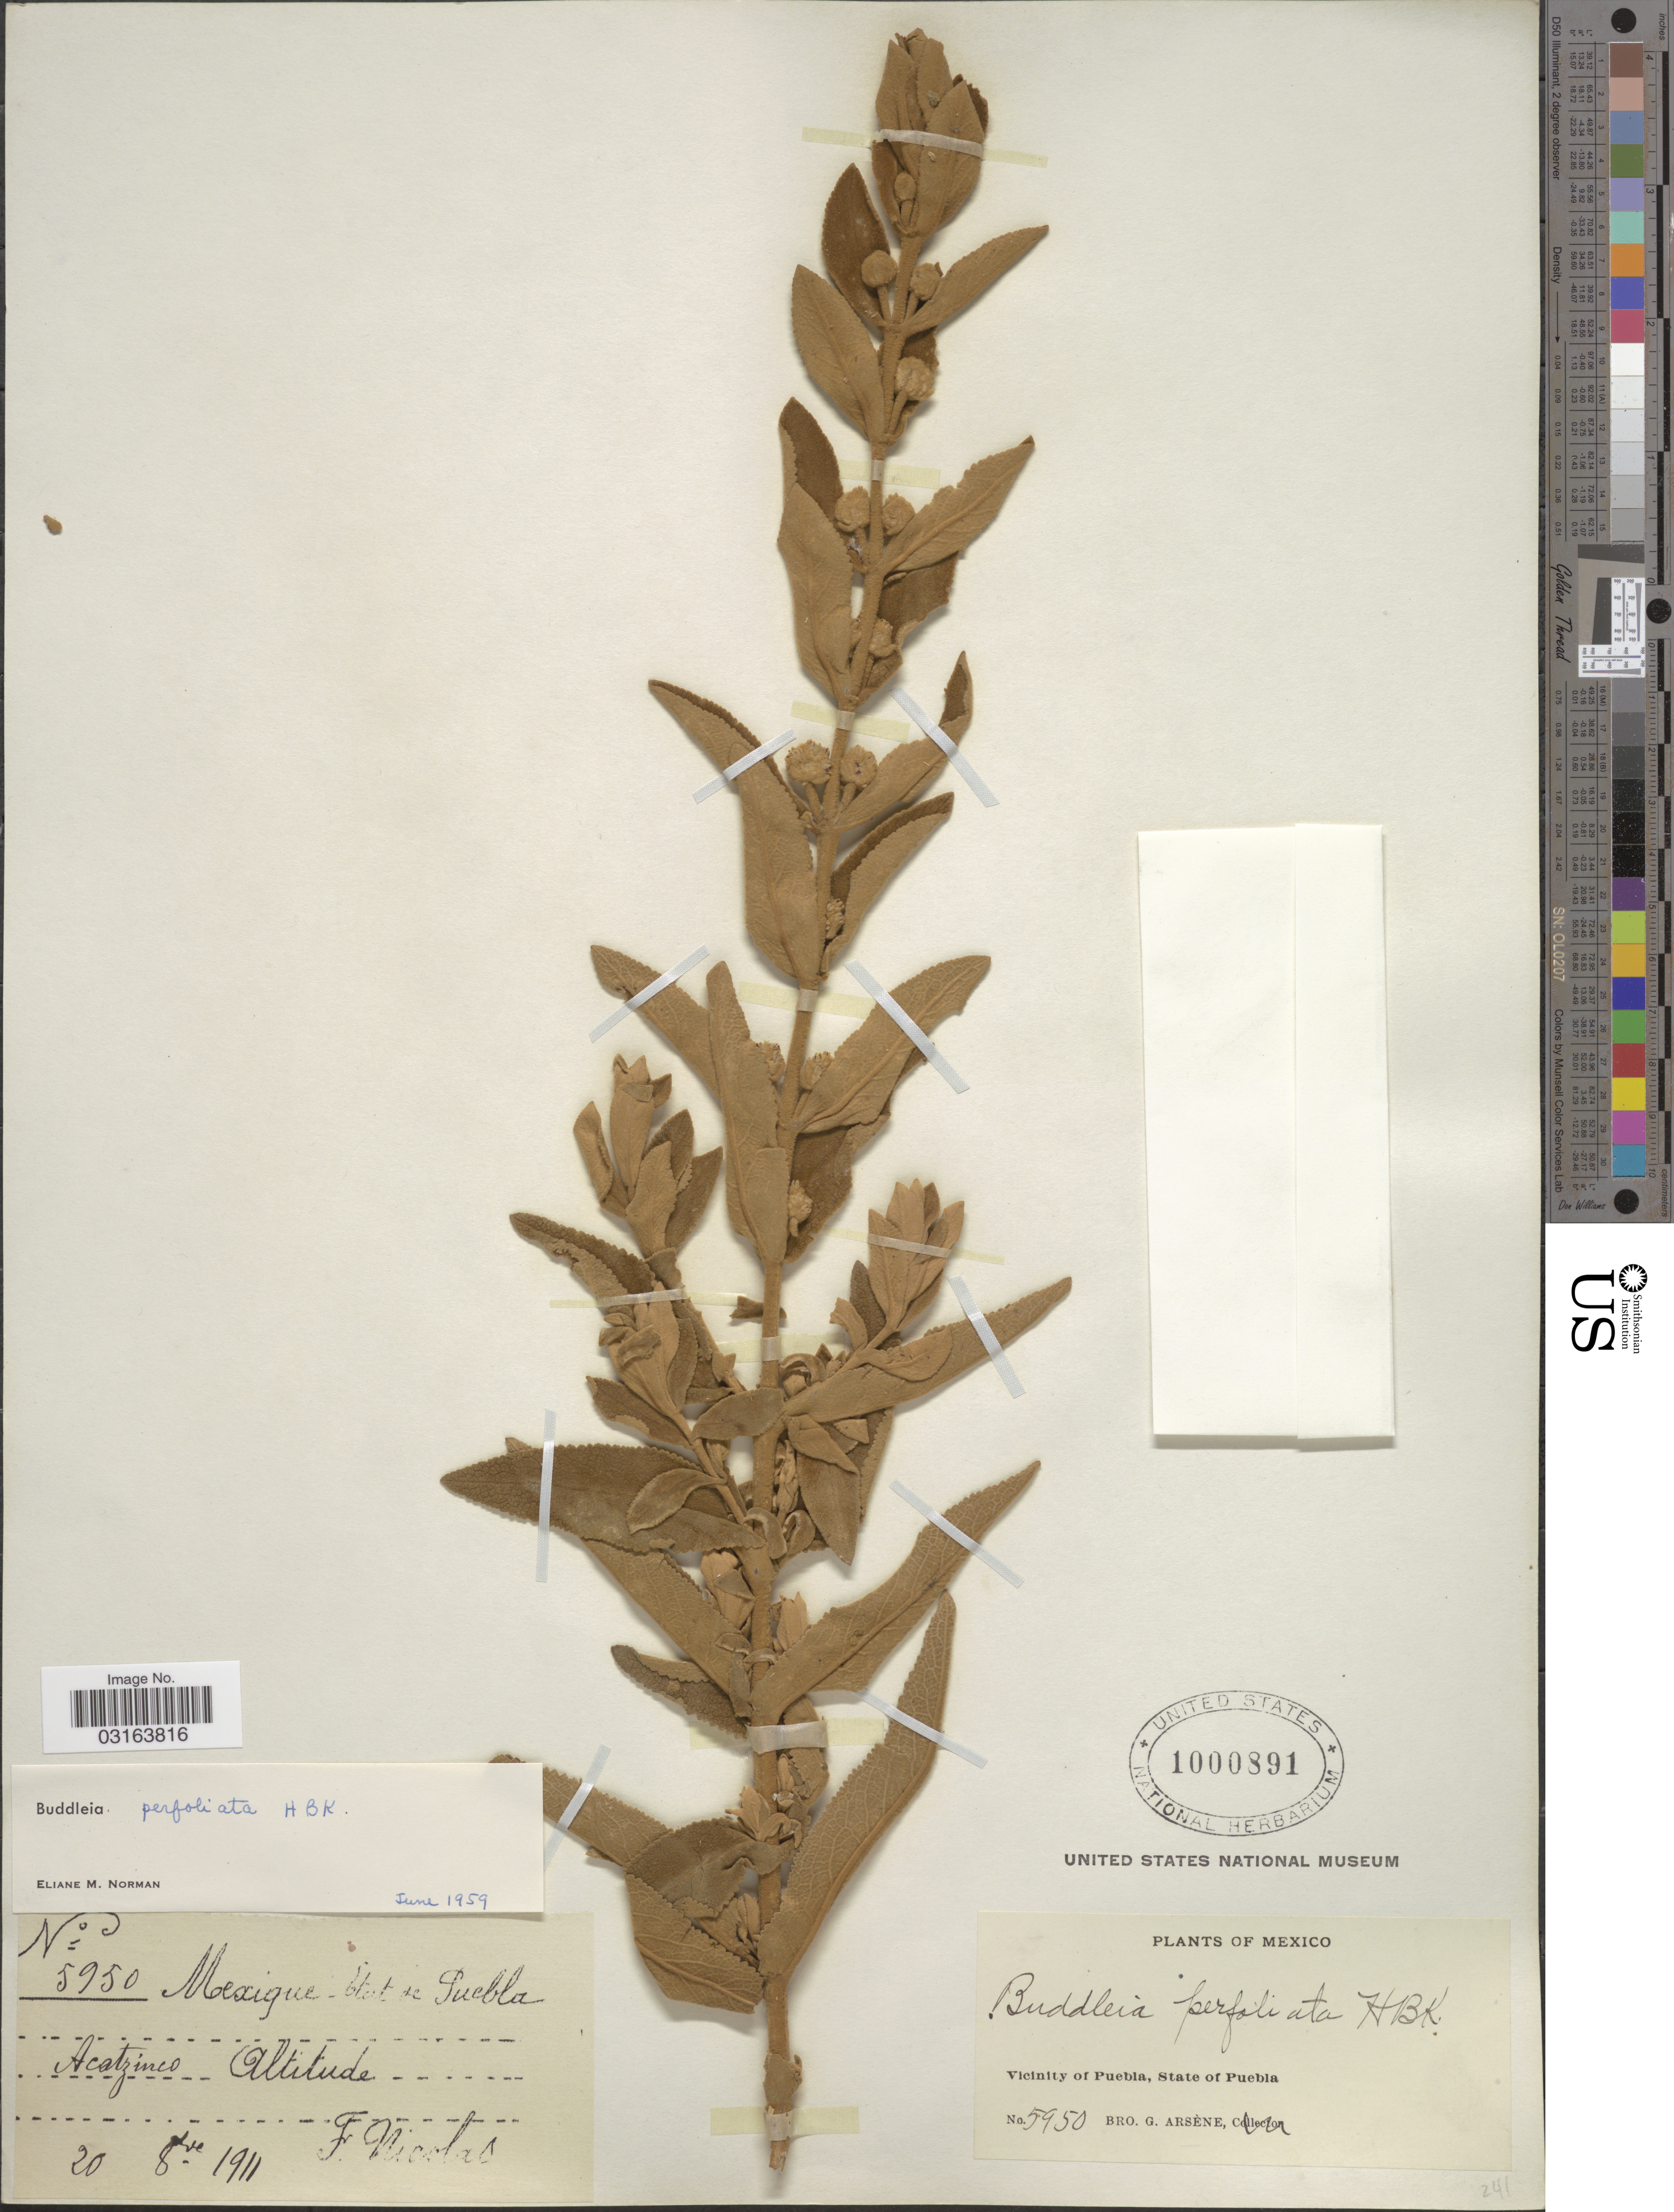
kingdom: Plantae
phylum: Tracheophyta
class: Magnoliopsida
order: Lamiales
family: Scrophulariaceae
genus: Buddleja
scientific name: Buddleja perfoliata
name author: Kunth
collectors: F. Nicolas & Bro. G. Arsène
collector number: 5950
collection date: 1911-10-20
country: Mexico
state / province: Puebla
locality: Acatzinco. Vicinity of Puebla.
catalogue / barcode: US 1000891